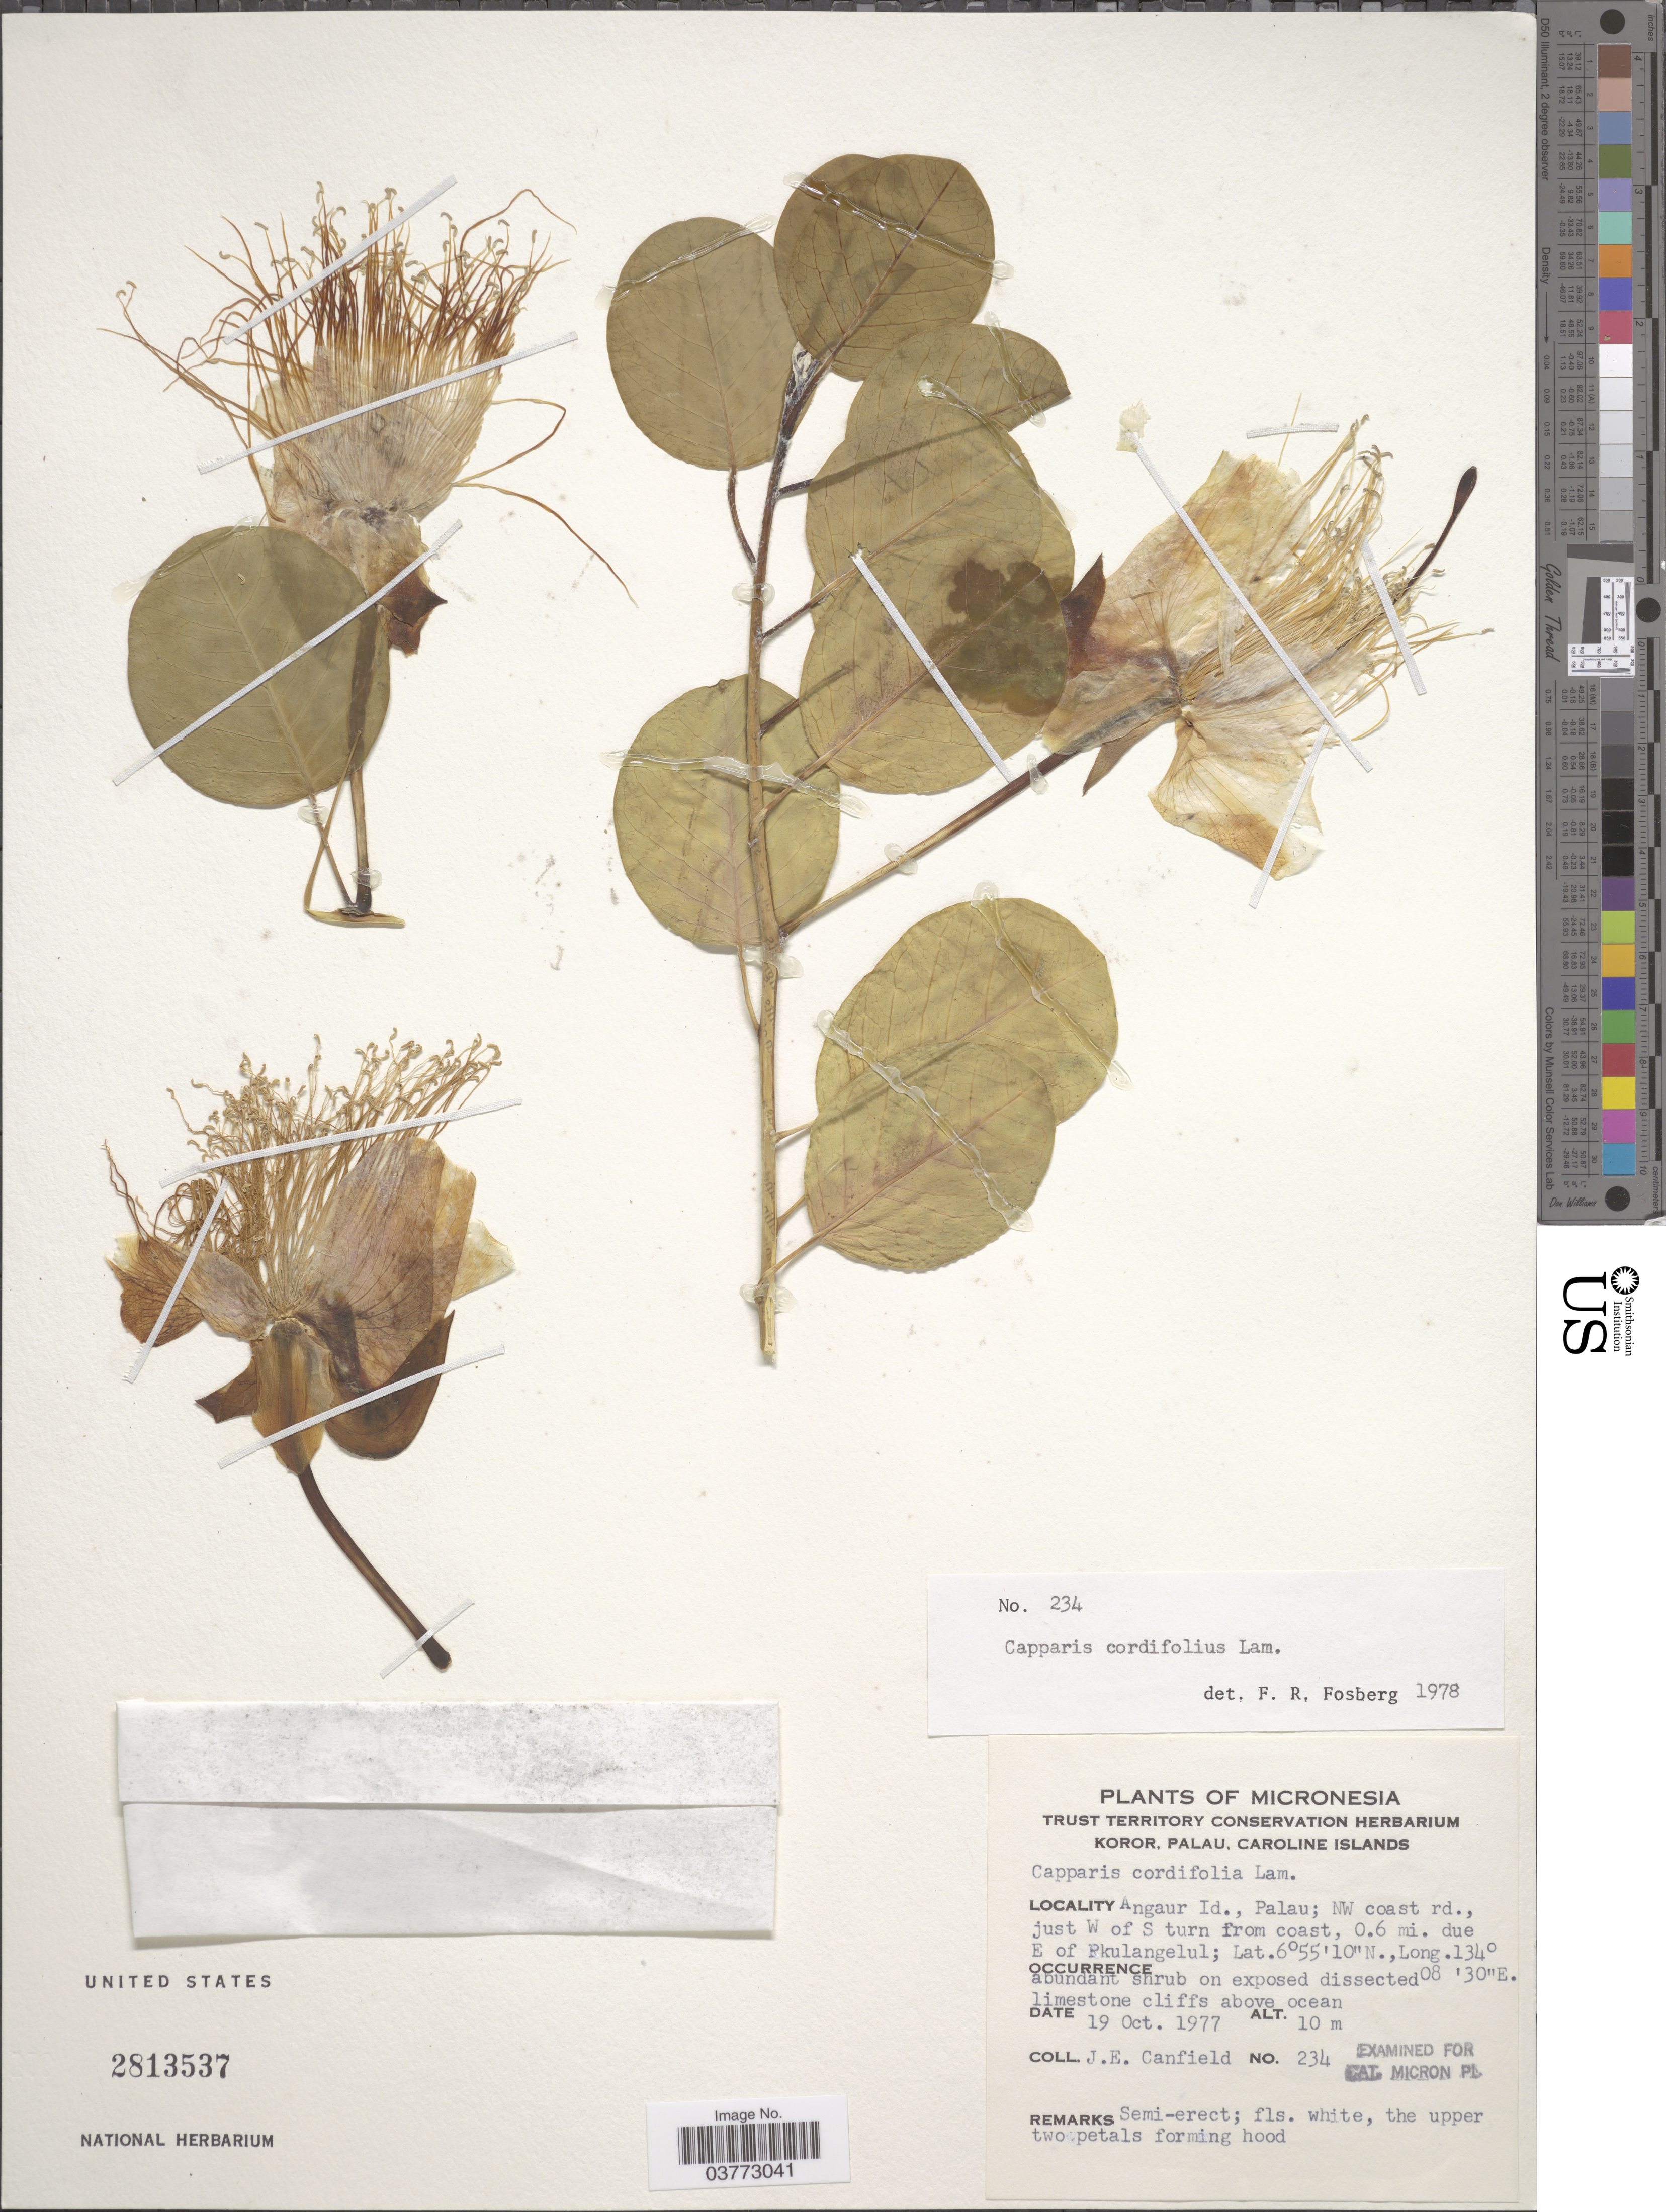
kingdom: Plantae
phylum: Tracheophyta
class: Magnoliopsida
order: Brassicales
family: Capparaceae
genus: Capparis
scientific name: Capparis spinosa subsp. cordifolia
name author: (Lam.) Fici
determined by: Wagner, W. L., (BOT), Smithsonian Institution - National Museum of Natural History (UNITED STATES)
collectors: J. E. Canfield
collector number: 234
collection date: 1977-10-19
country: Palau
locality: Micronesia. Angaur Id., Palau; NW coast rd., just W of S turn from coast, 0.6 mi. due E of Pkulangelul.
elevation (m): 10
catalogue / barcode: US 2813537